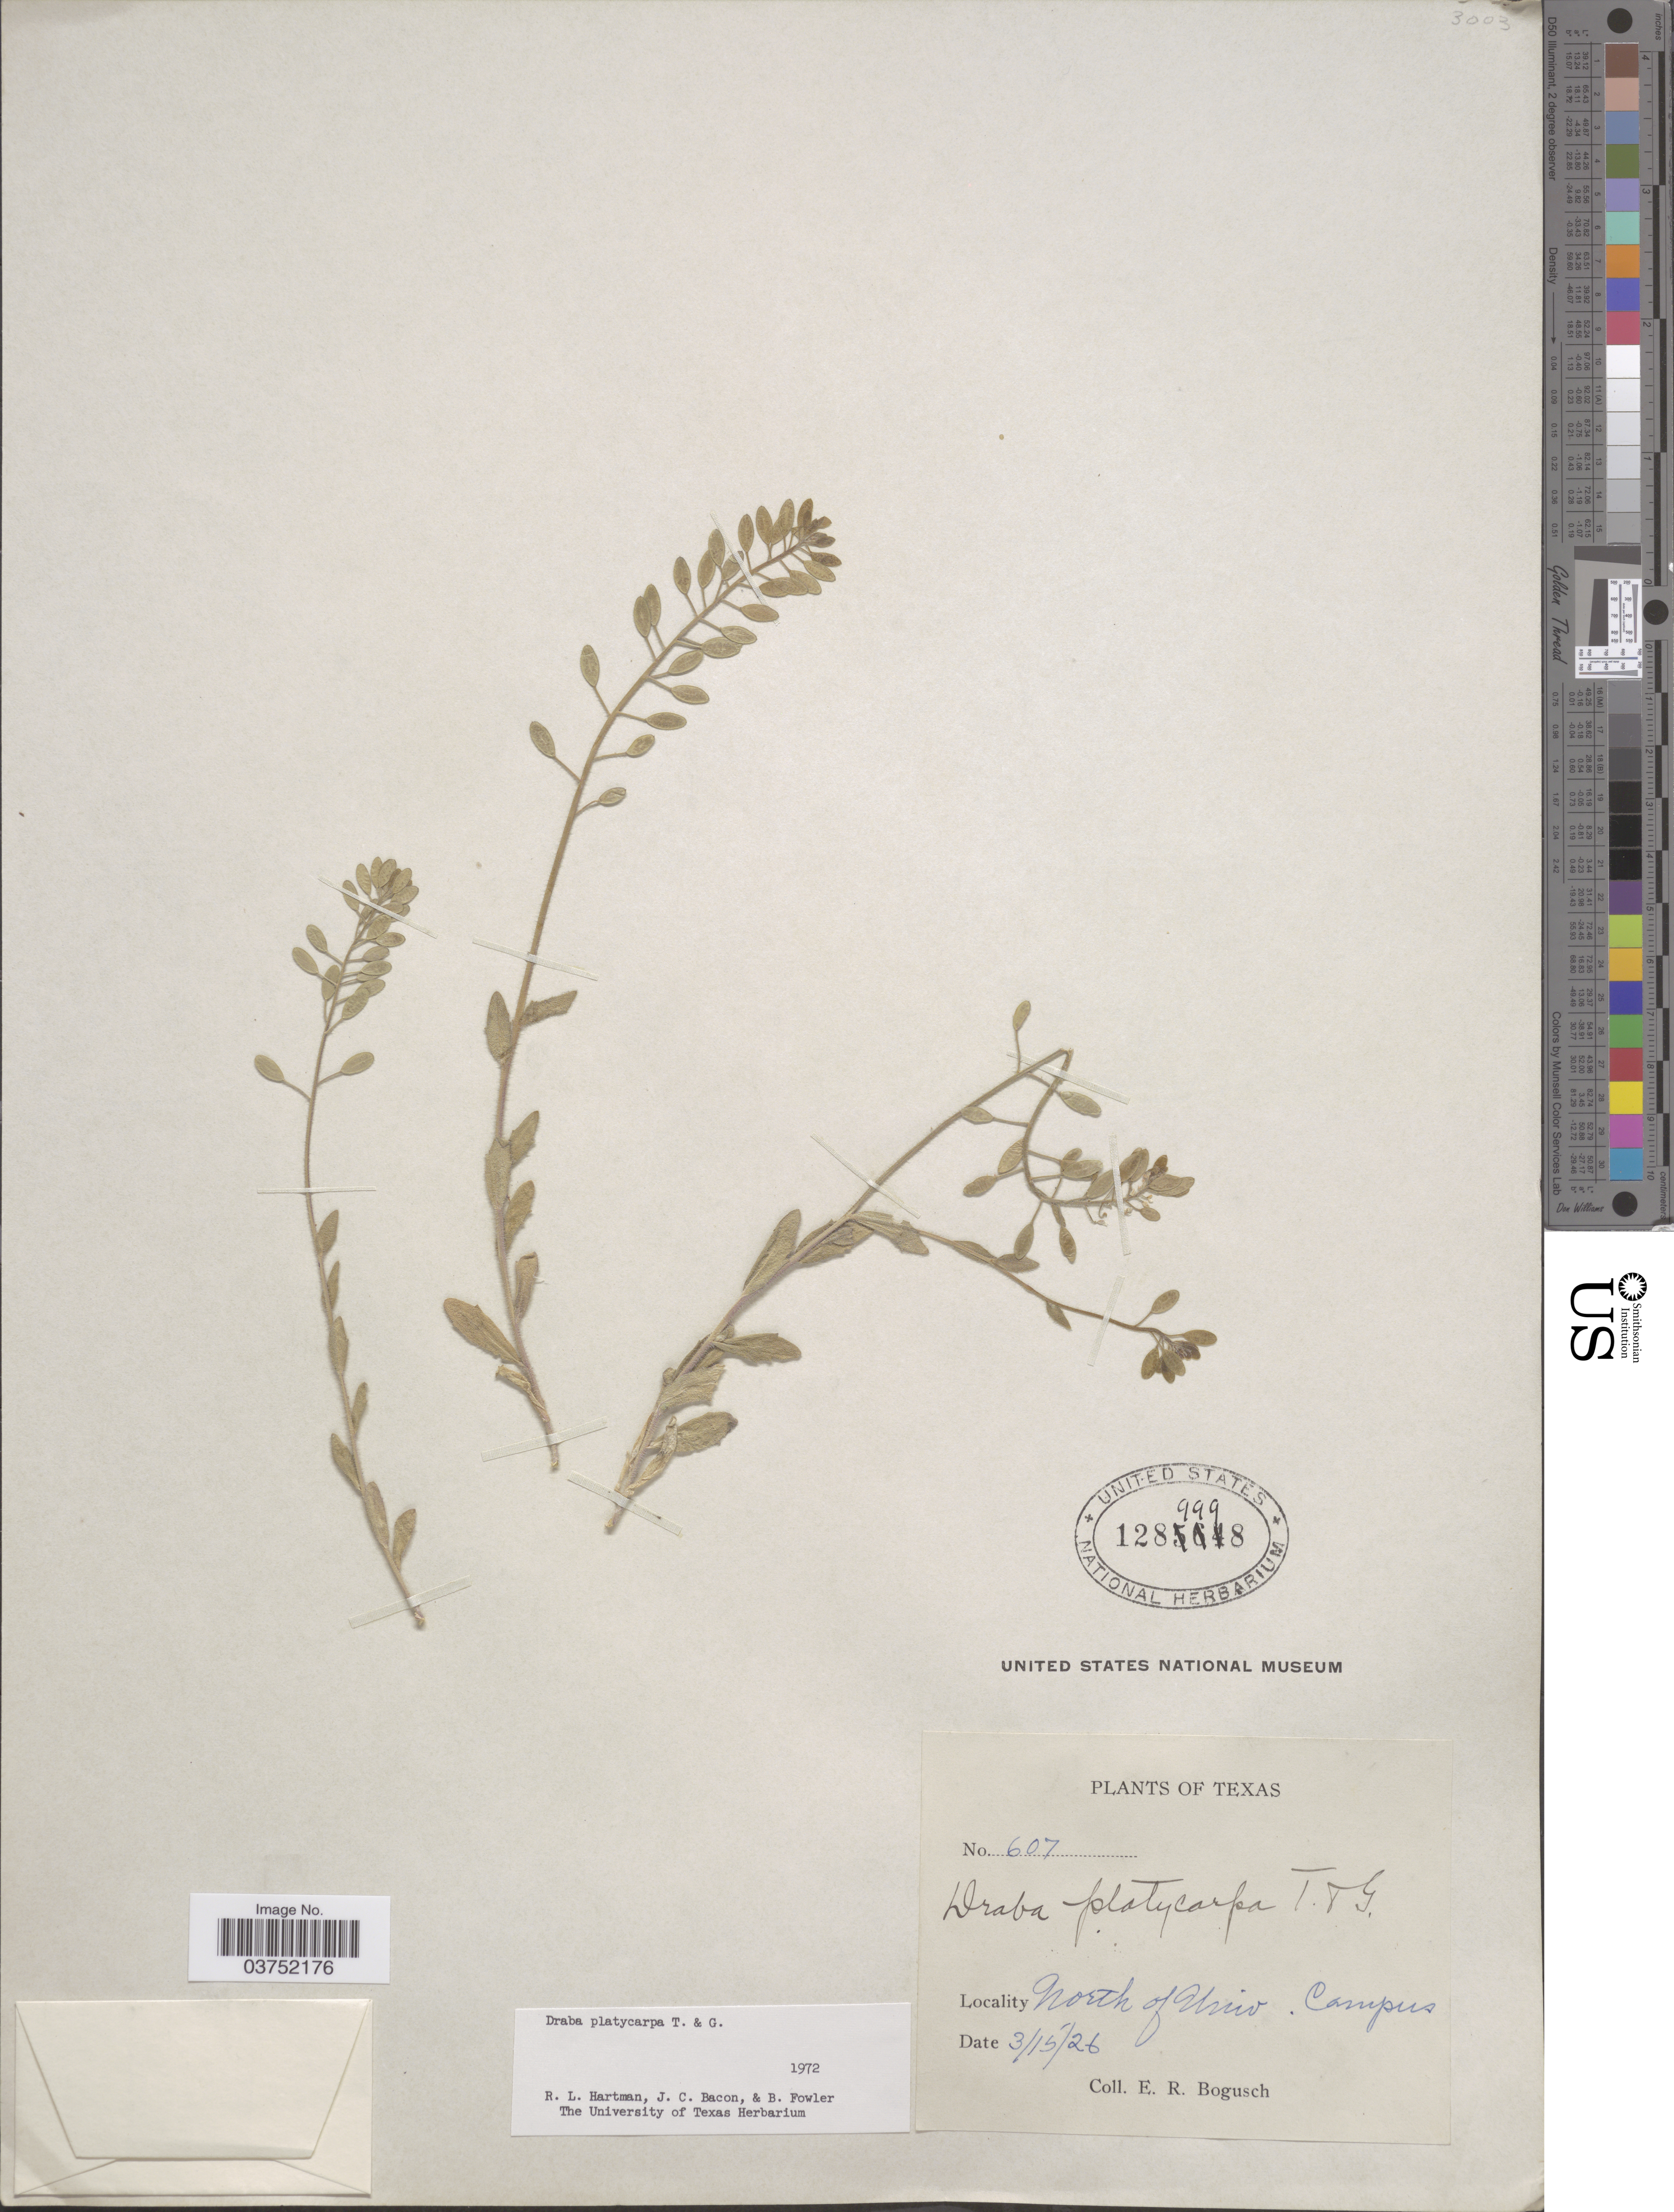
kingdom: Plantae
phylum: Tracheophyta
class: Magnoliopsida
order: Brassicales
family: Brassicaceae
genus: Draba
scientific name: Draba platycarpa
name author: Torr. & A. Gray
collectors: E. Bogusch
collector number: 607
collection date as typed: Transcribed d/m/y: 15/3/26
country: United States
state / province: Texas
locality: North of Univ. Campus.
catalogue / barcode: US 1289998